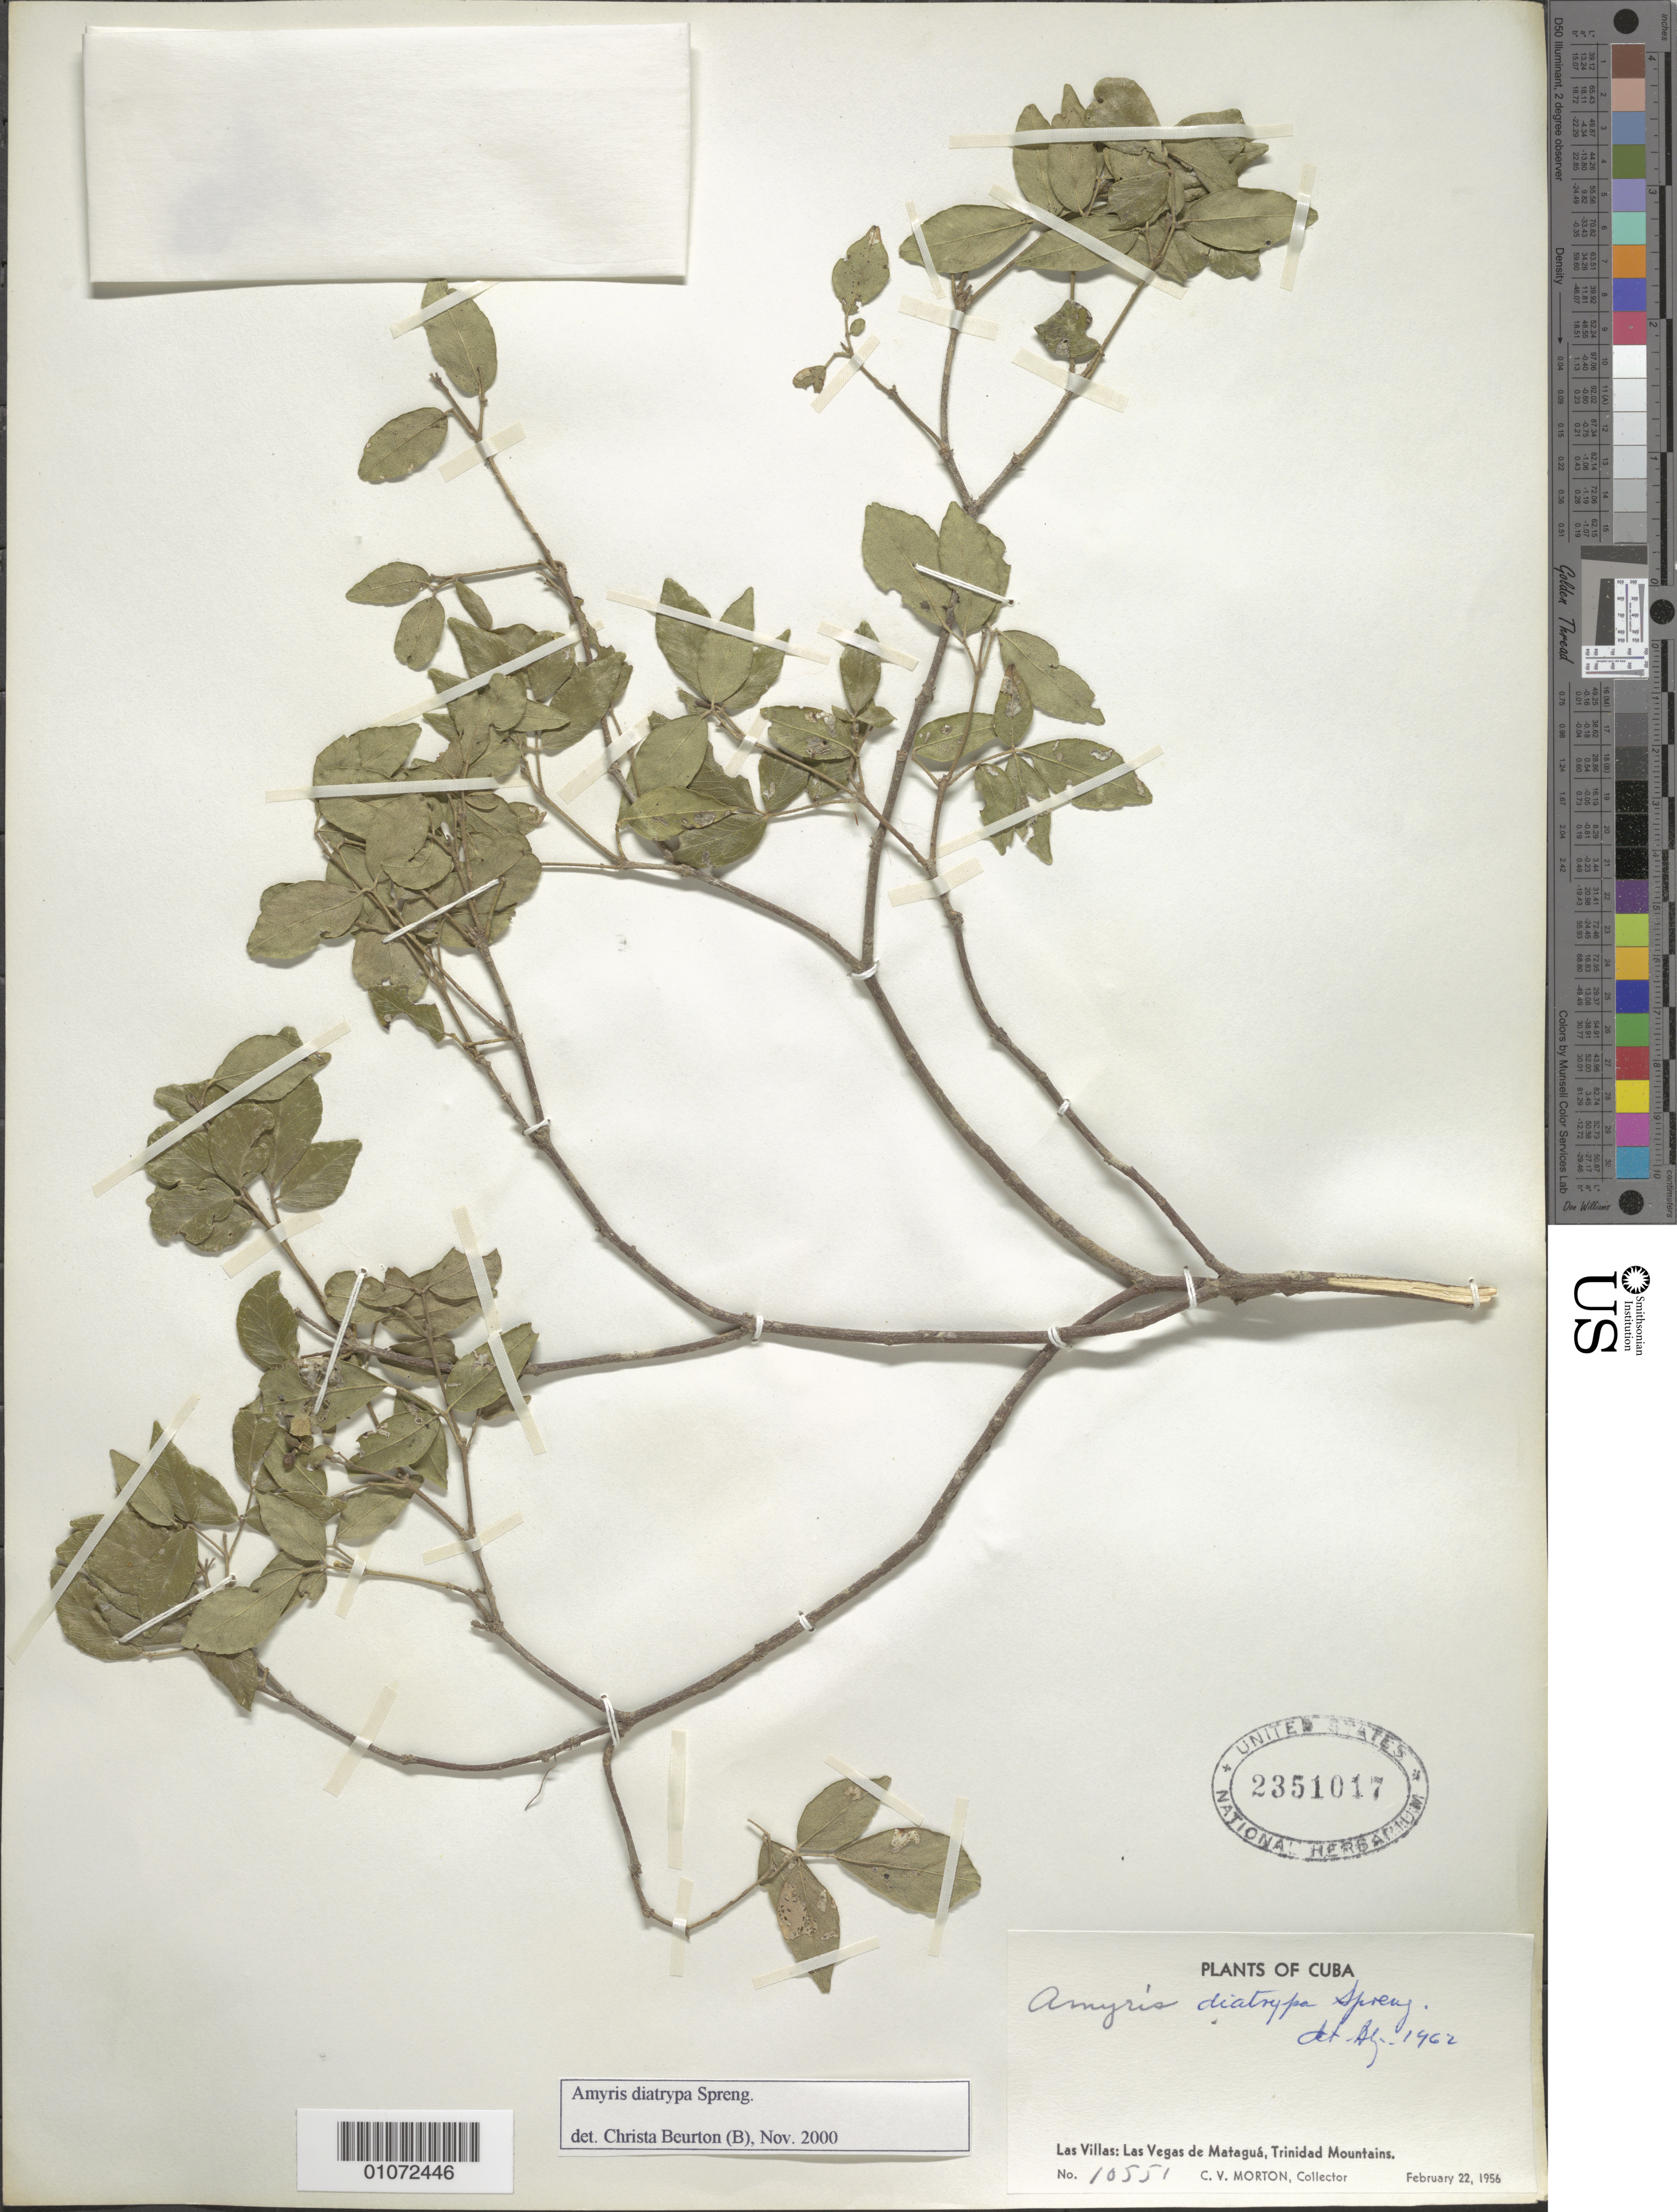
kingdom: Plantae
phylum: Tracheophyta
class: Magnoliopsida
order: Sapindales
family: Rutaceae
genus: Amyris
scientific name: Amyris diatrypa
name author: Spreng.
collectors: C. V. Morton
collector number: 10551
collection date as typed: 22 Feb 1956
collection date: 1956-02-22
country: Cuba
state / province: Villa Clara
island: Cuba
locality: Las Villas: Las Vegas de Matagua, Trinidad Mountains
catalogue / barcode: US 2351017